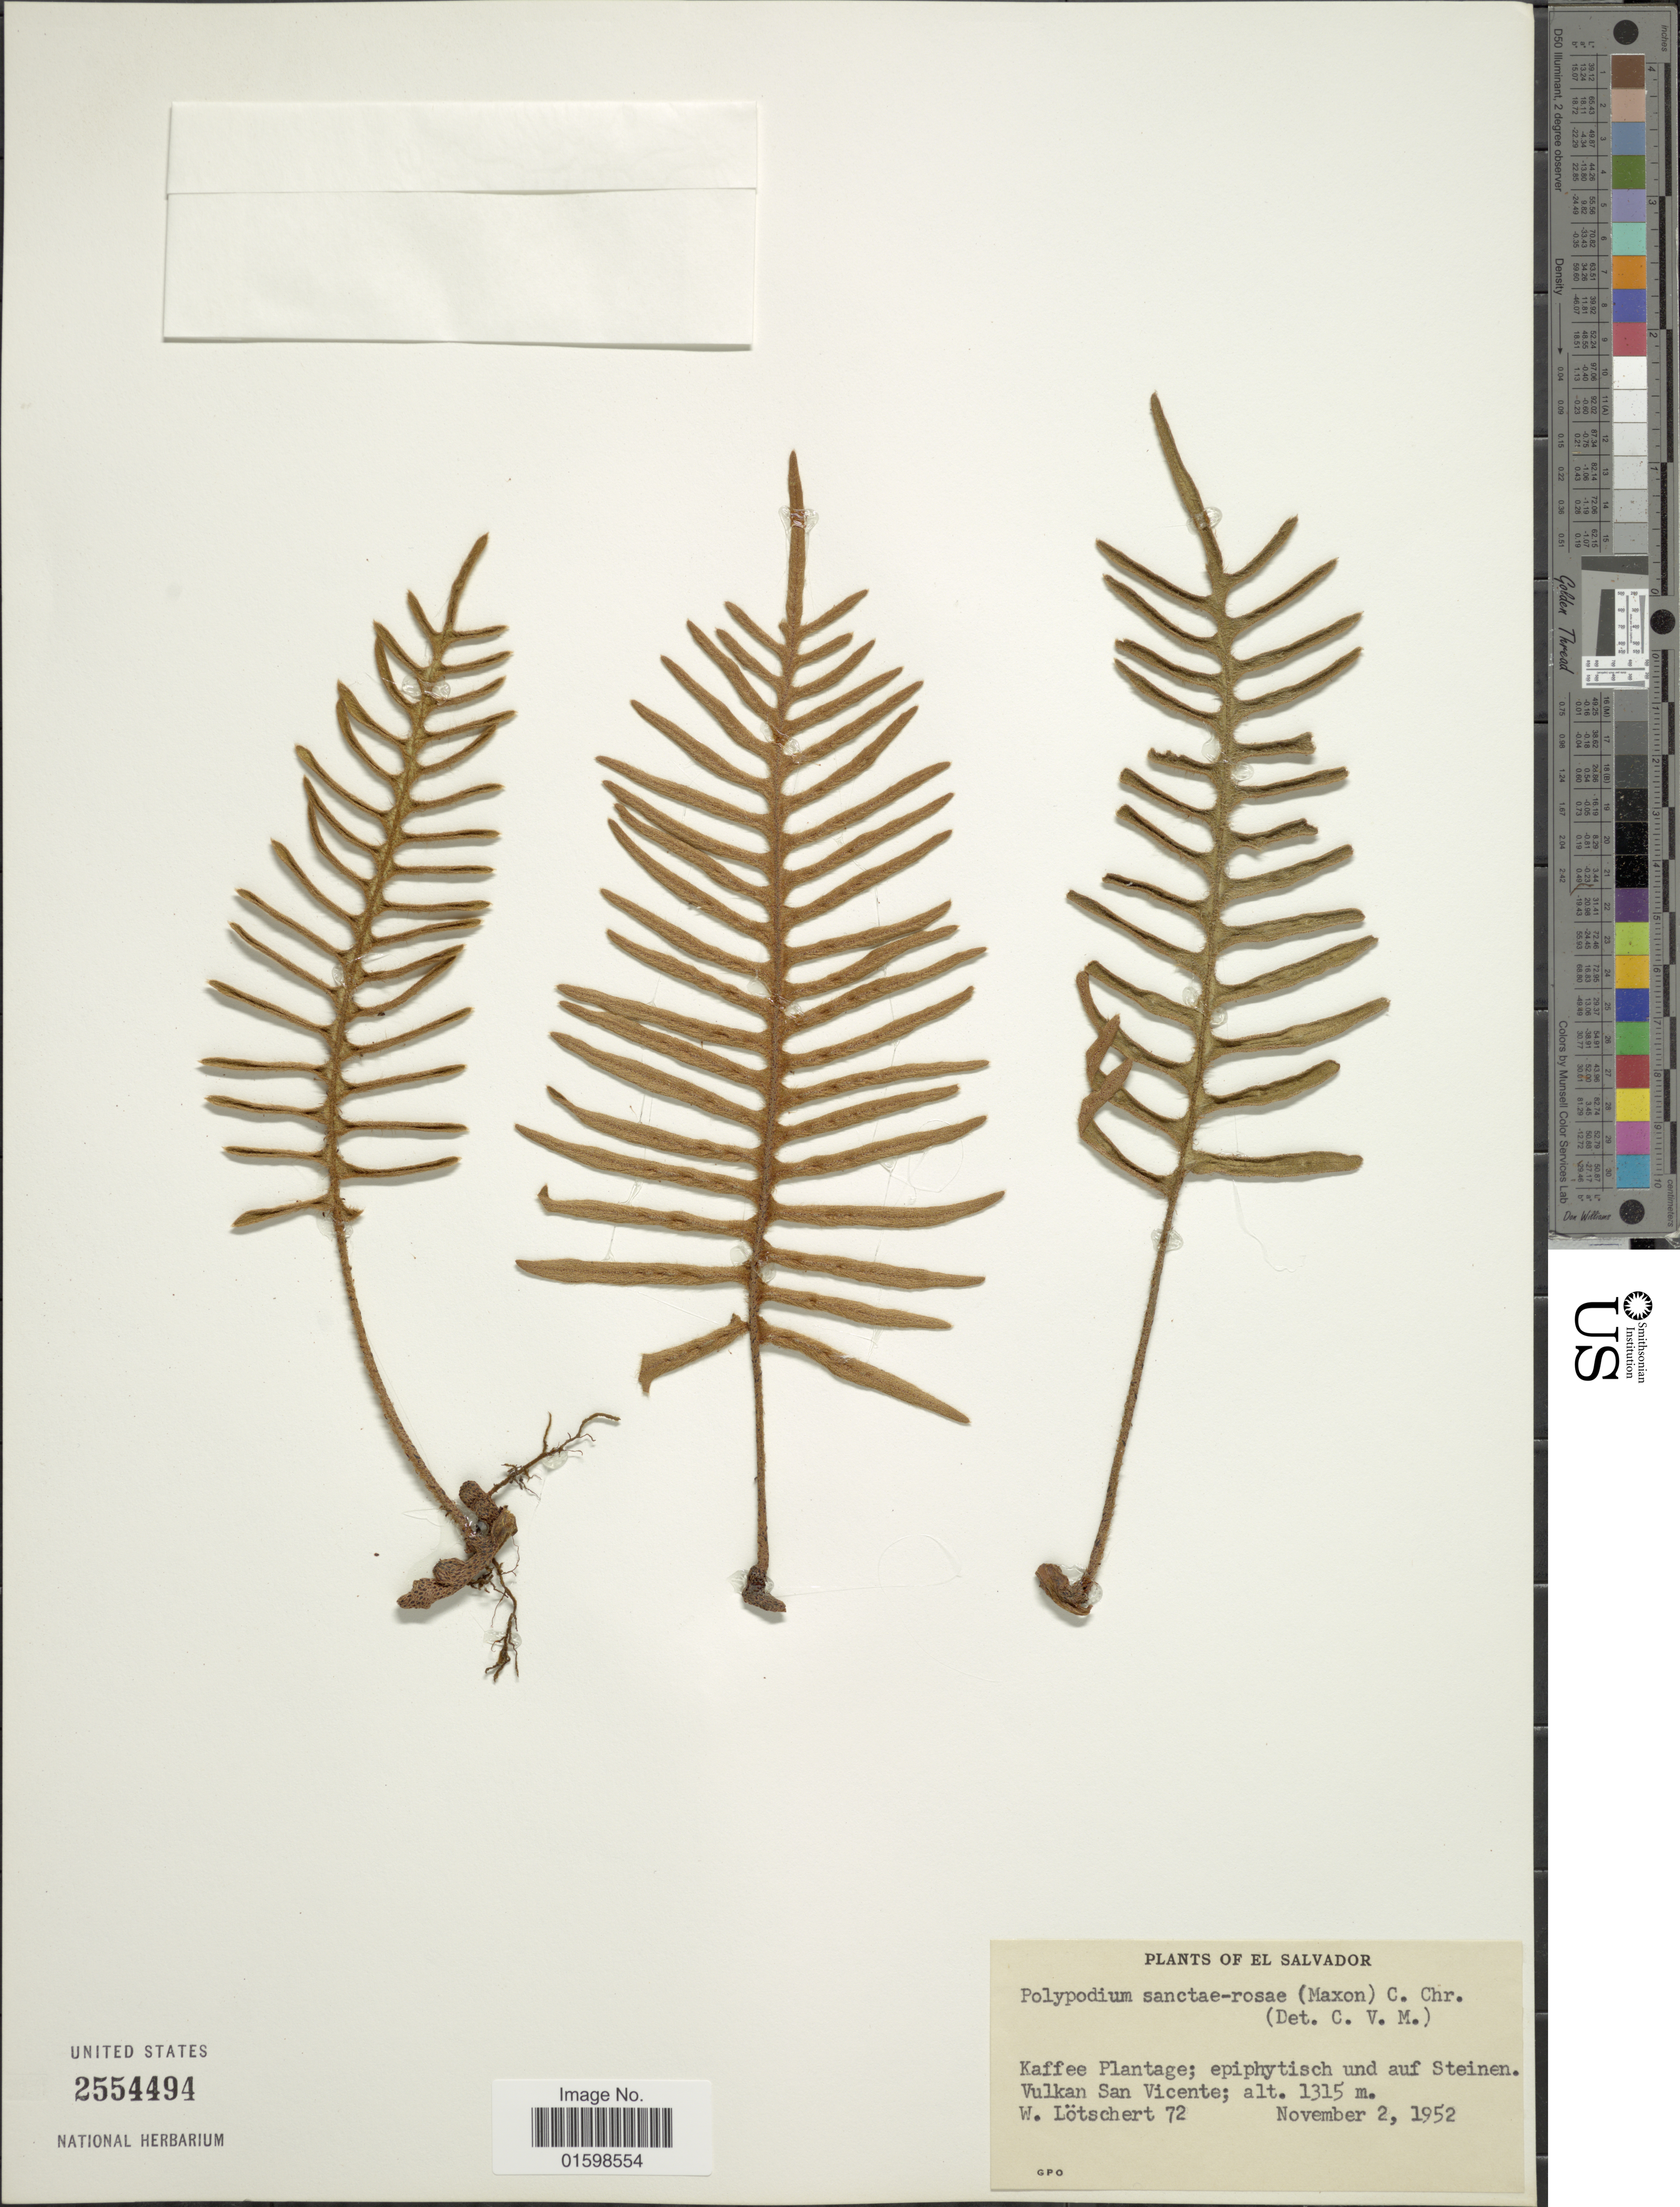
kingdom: Plantae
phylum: Tracheophyta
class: Polypodiopsida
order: Polypodiales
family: Polypodiaceae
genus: Pleopeltis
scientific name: Pleopeltis sanctae-rosae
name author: (Maxon) A.R. Sm. & Tejero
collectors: W. Lötschert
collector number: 72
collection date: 1952-11-02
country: El Salvador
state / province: San Vincente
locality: Kaffee Plantage; epiphytisch und auf Steinen, Vulkan San Vicente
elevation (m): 1315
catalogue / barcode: US 2554494